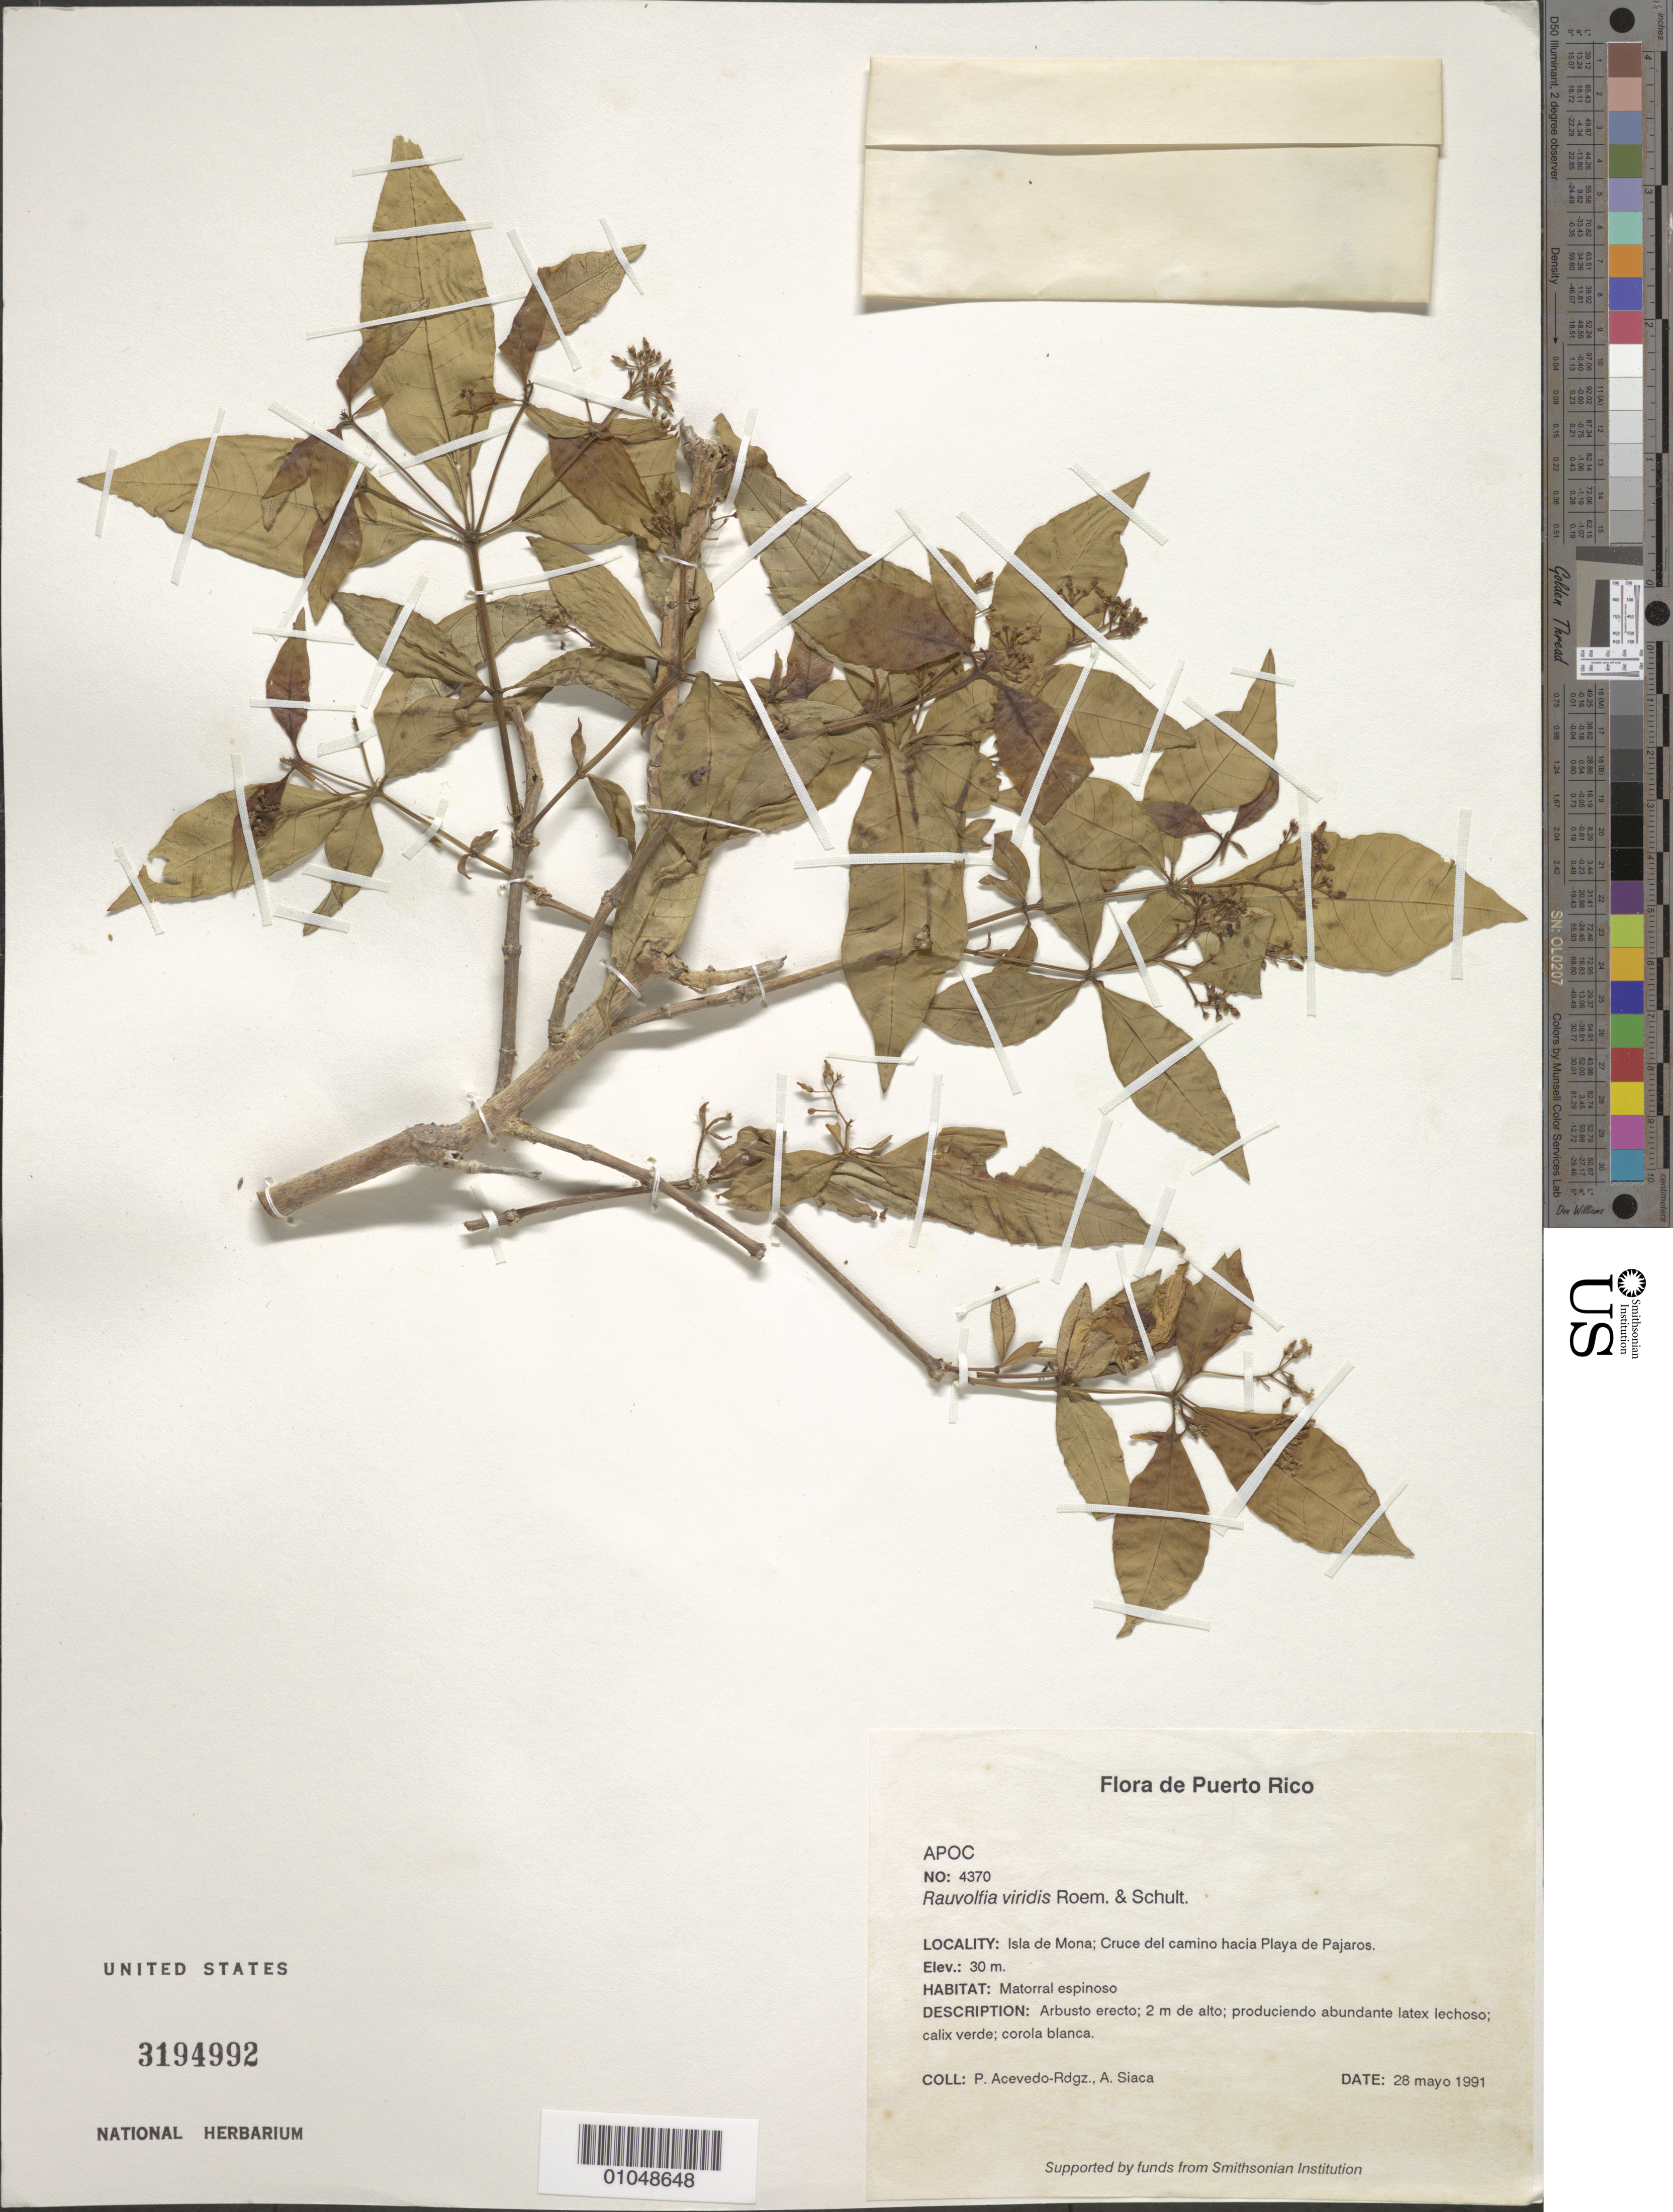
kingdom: Plantae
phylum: Tracheophyta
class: Magnoliopsida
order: Gentianales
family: Apocynaceae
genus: Rauvolfia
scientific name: Rauvolfia viridis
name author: Willd. ex Roem. & Schult.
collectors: P. Acevedo-Rodr. & A. Siaca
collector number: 4370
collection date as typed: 28 May 1991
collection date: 1991-05-28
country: Puerto Rico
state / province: Mayaguëz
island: Mona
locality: Isla de Mona; Cruce del camino hacia Playa de Pajaros.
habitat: Matorral espinoso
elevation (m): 30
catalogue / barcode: US 3194992